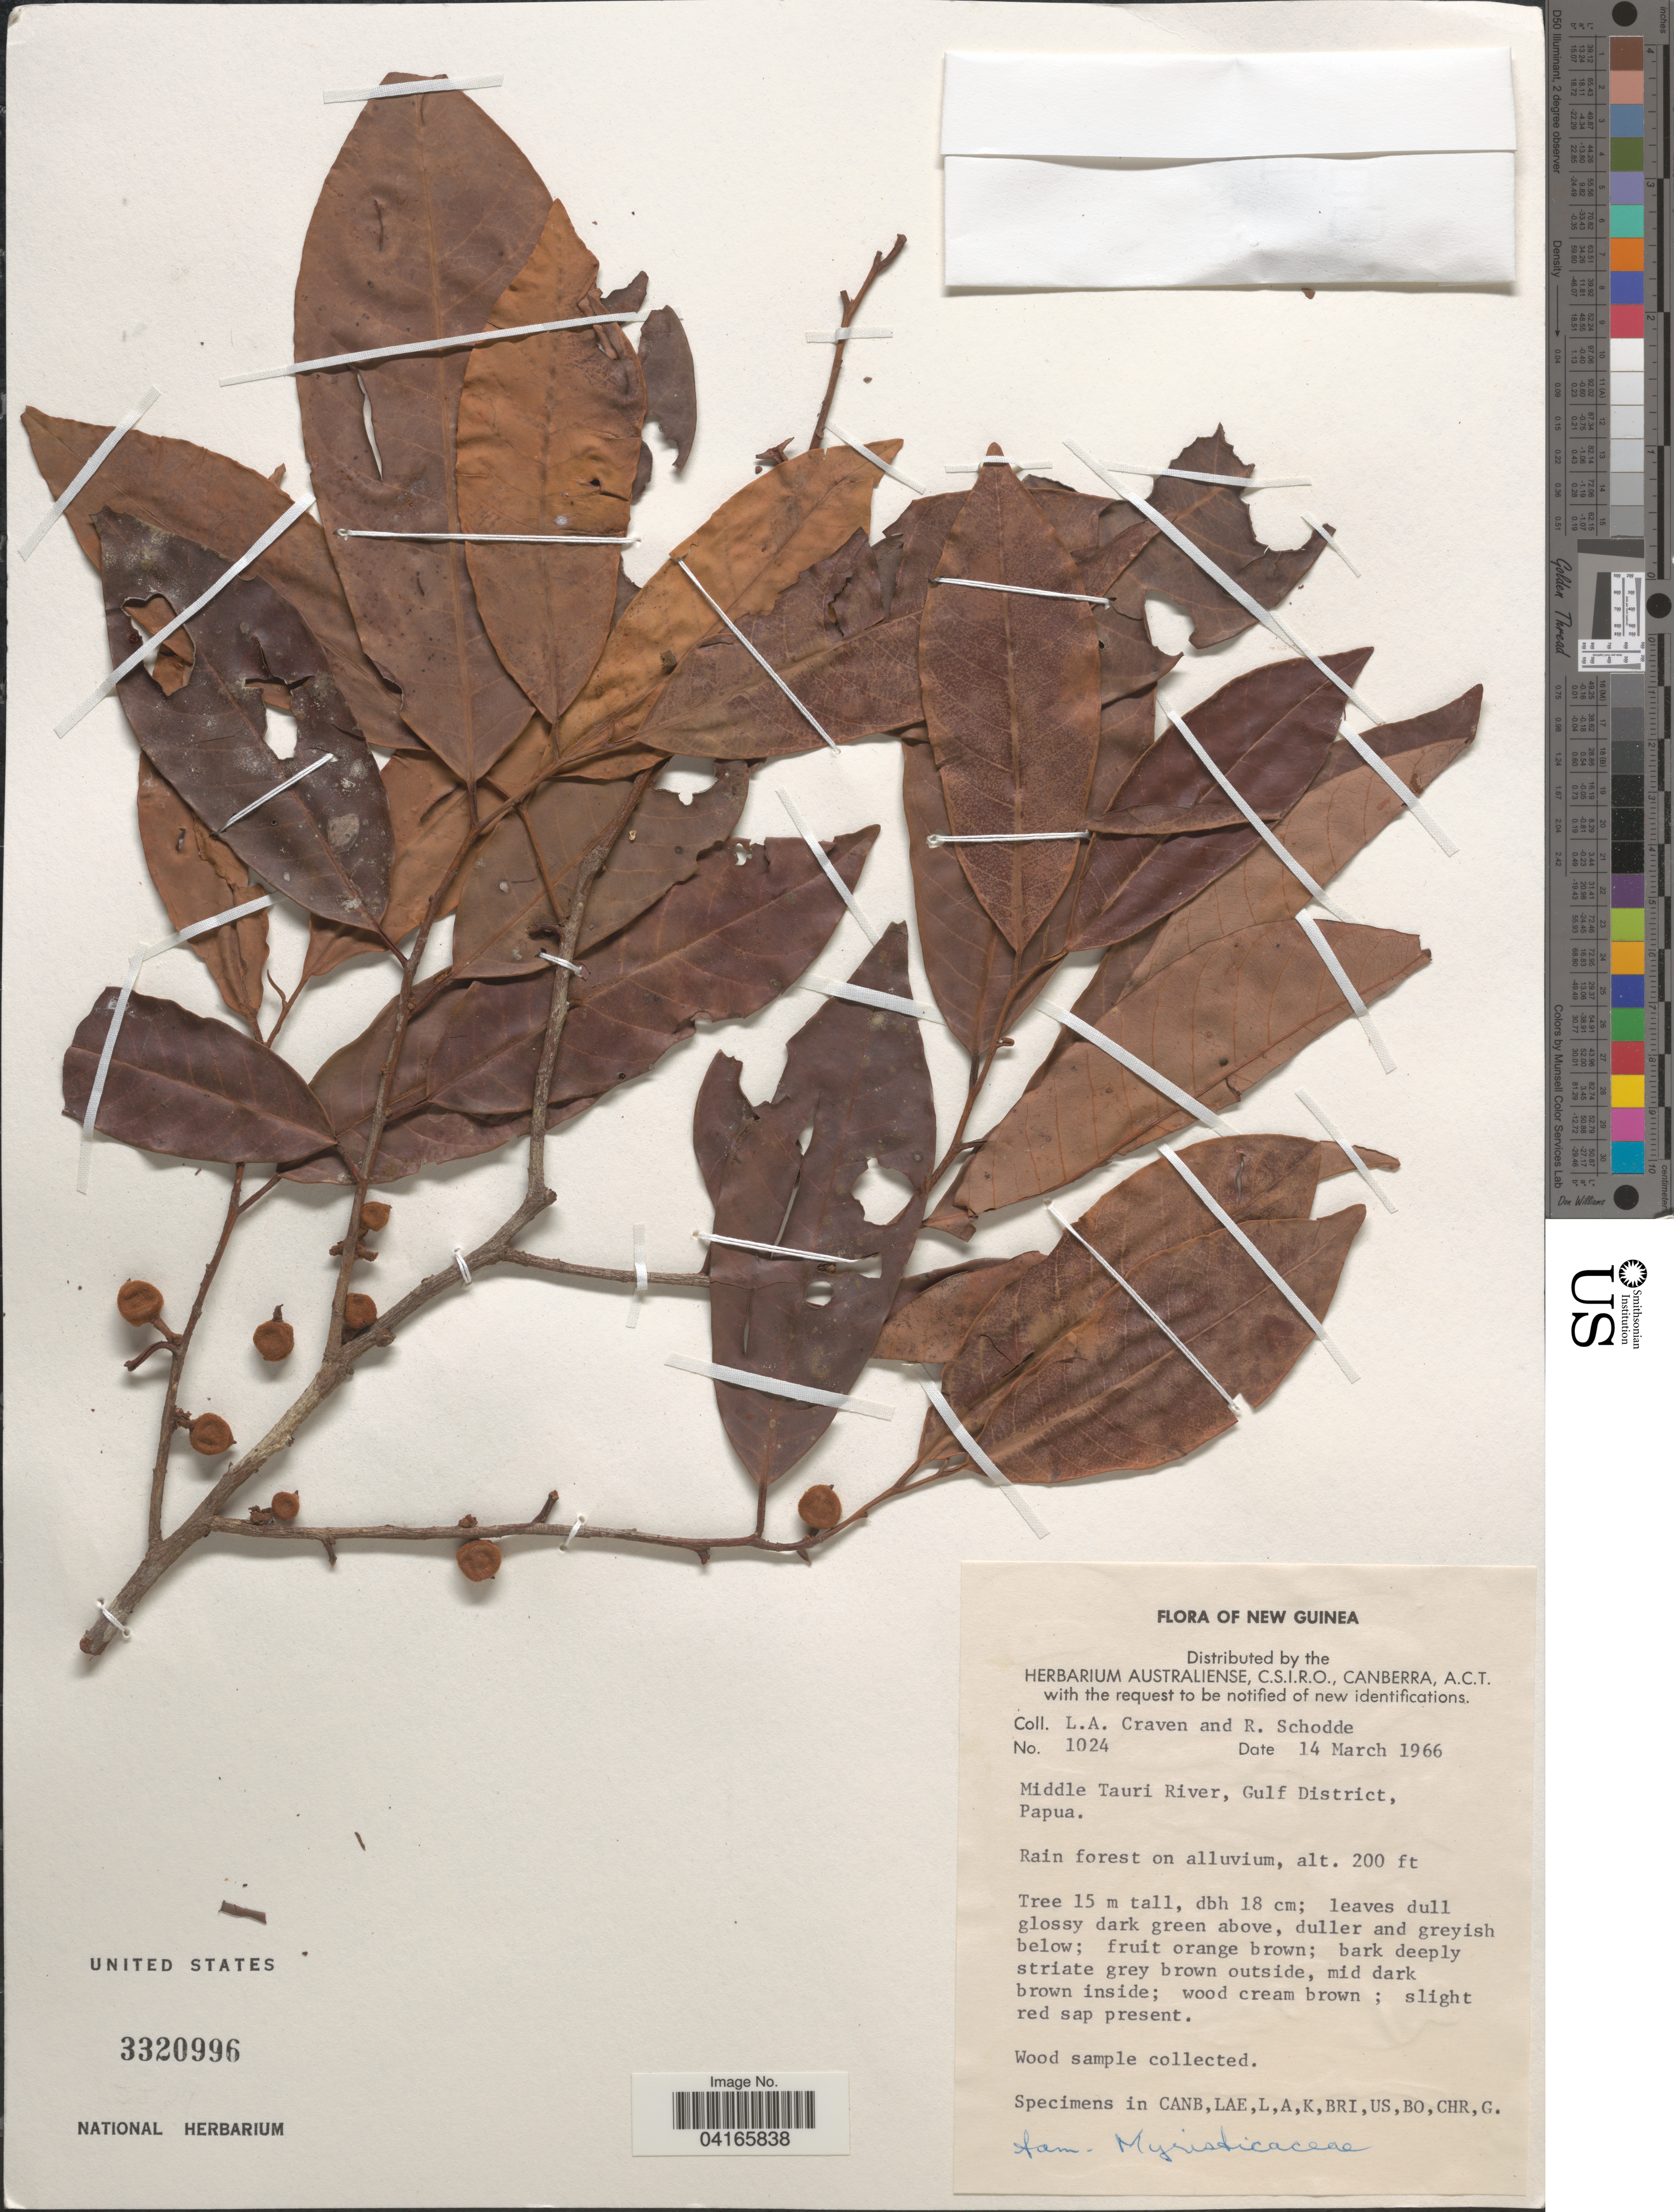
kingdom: Plantae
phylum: Tracheophyta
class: Magnoliopsida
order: Magnoliales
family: Myristicaceae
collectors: L. A. Craven & R. Schodde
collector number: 1024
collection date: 1966-03-14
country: Papua New Guinea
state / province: Gulf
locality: New Guinea. Middle Tauri River, Gulf District, Papua.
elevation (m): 61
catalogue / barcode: US 3320996